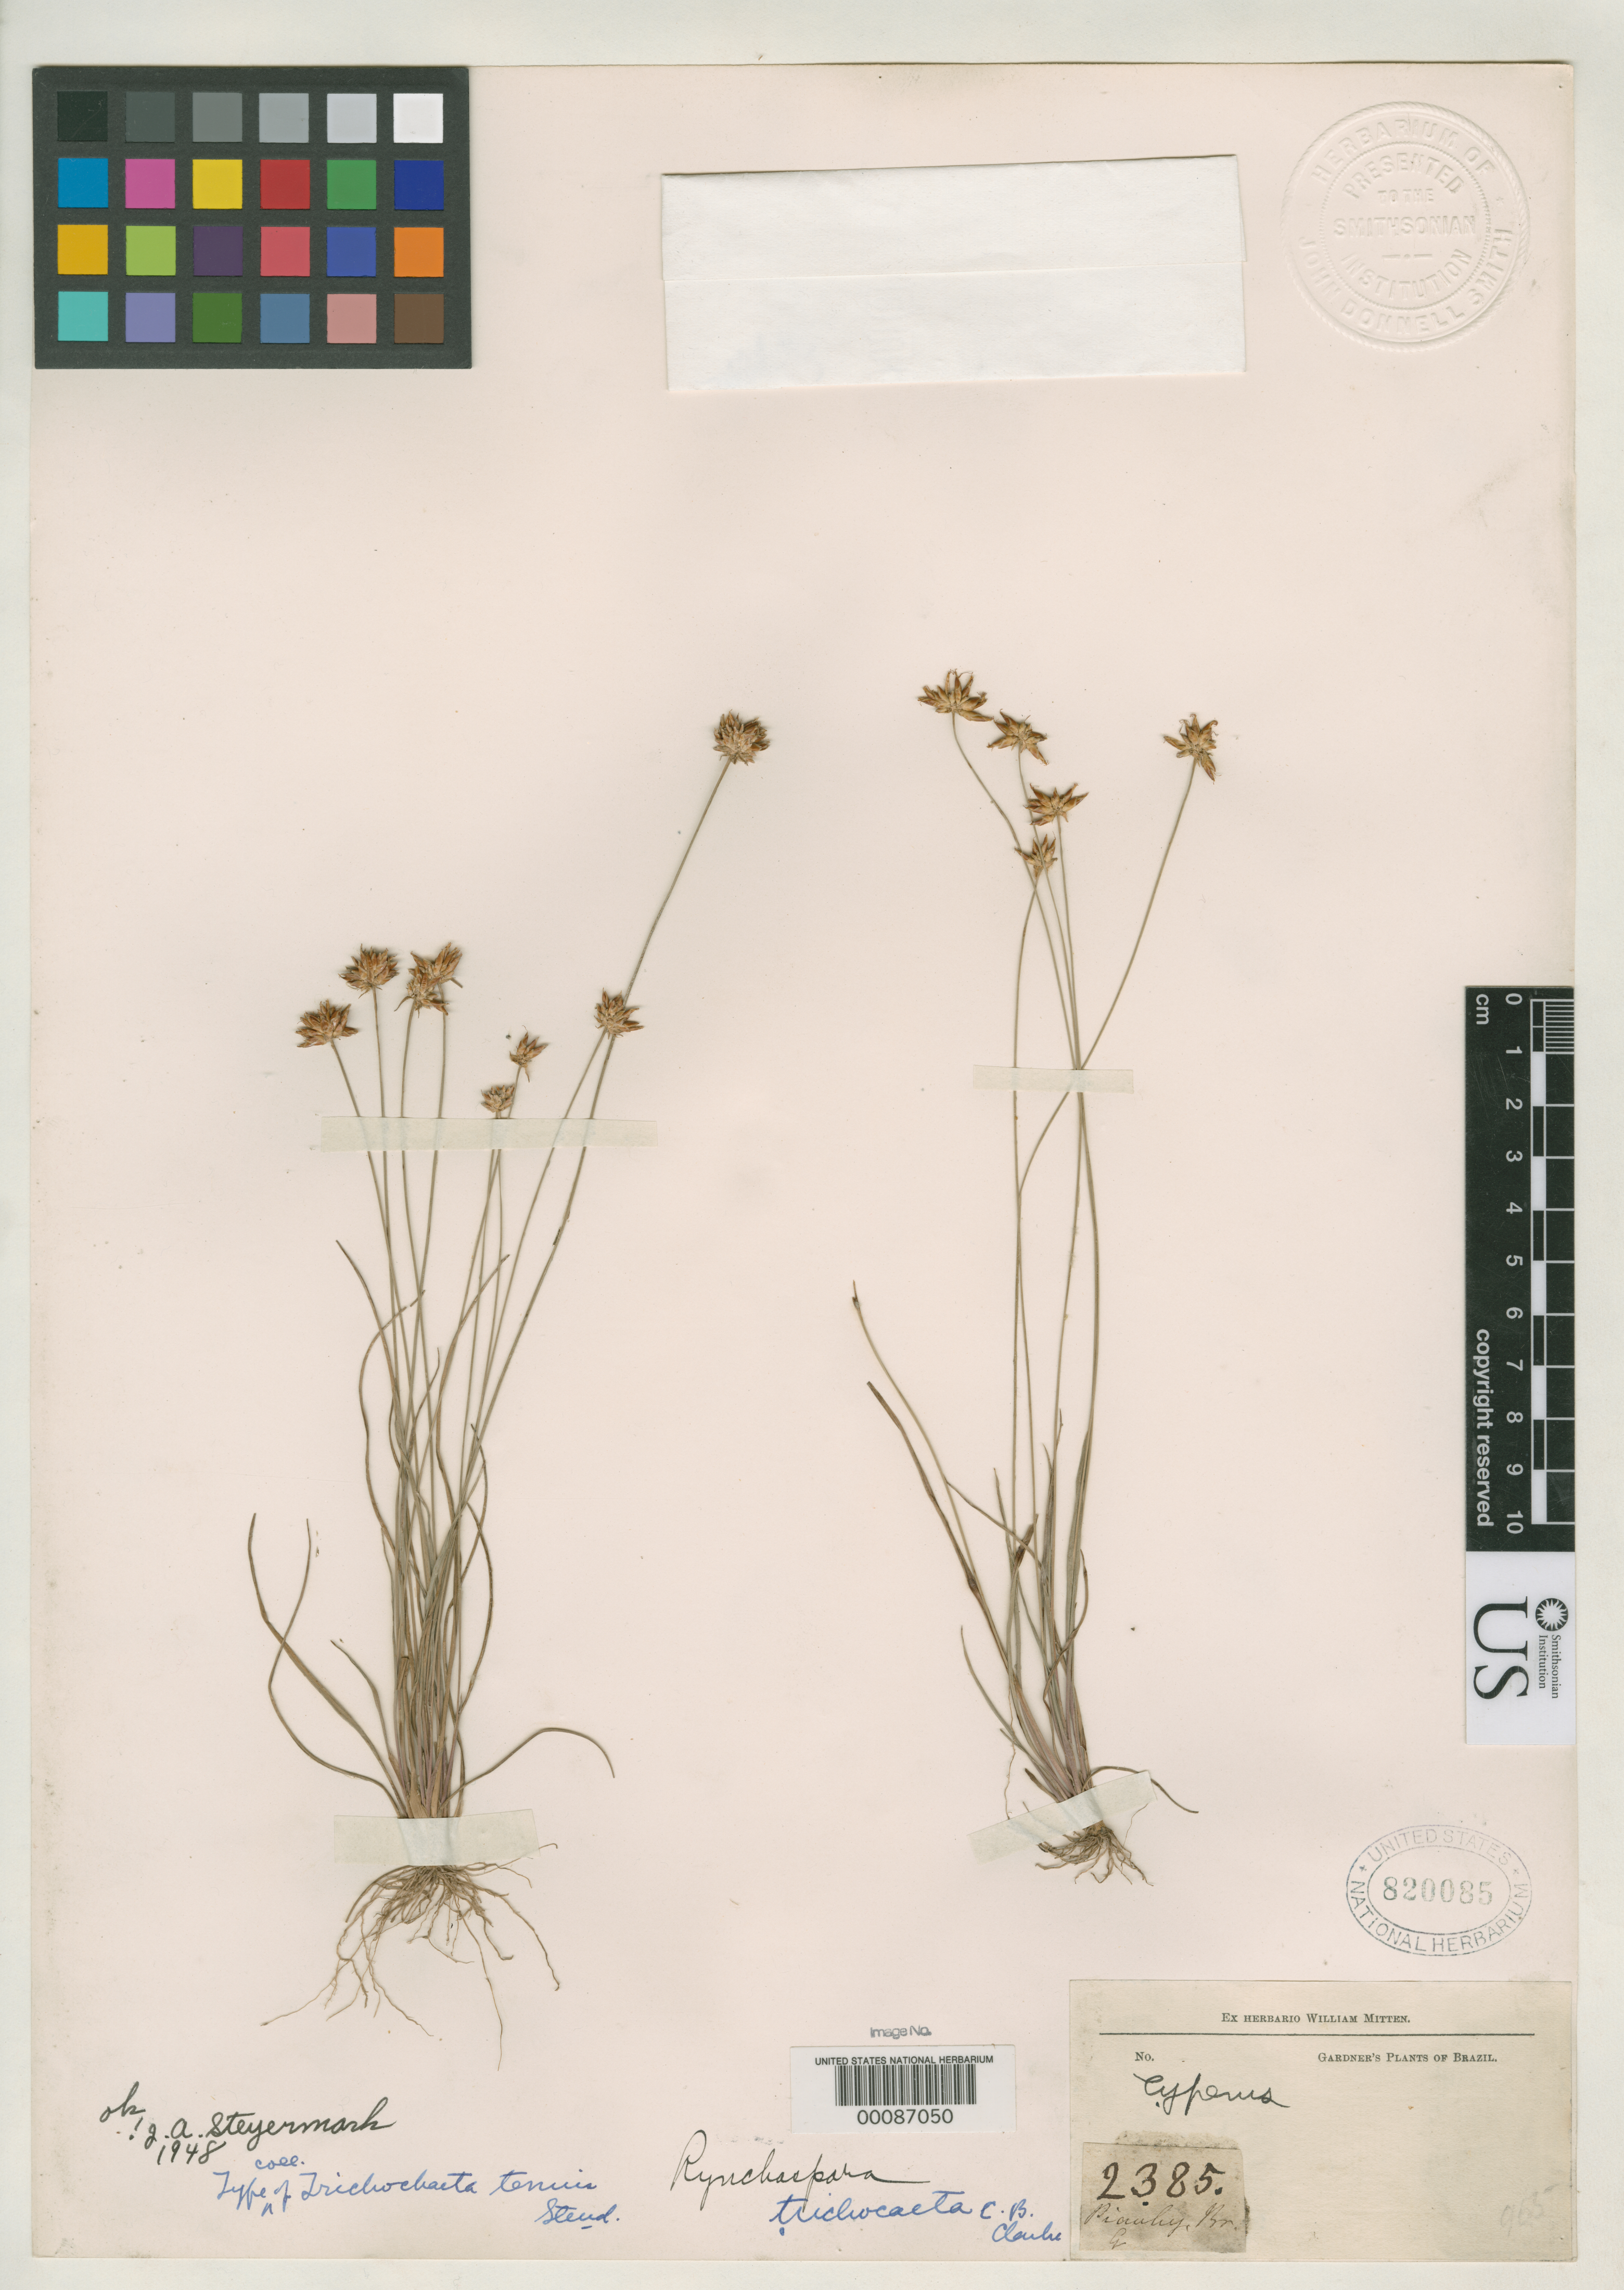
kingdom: Plantae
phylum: Tracheophyta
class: Liliopsida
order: Poales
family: Cyperaceae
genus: Rhynchospora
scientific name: Rhynchospora trichochaeta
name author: C.B. Clarke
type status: Type Collection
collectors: G. Gardner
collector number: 2385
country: Brazil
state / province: Piauí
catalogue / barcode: US 820085